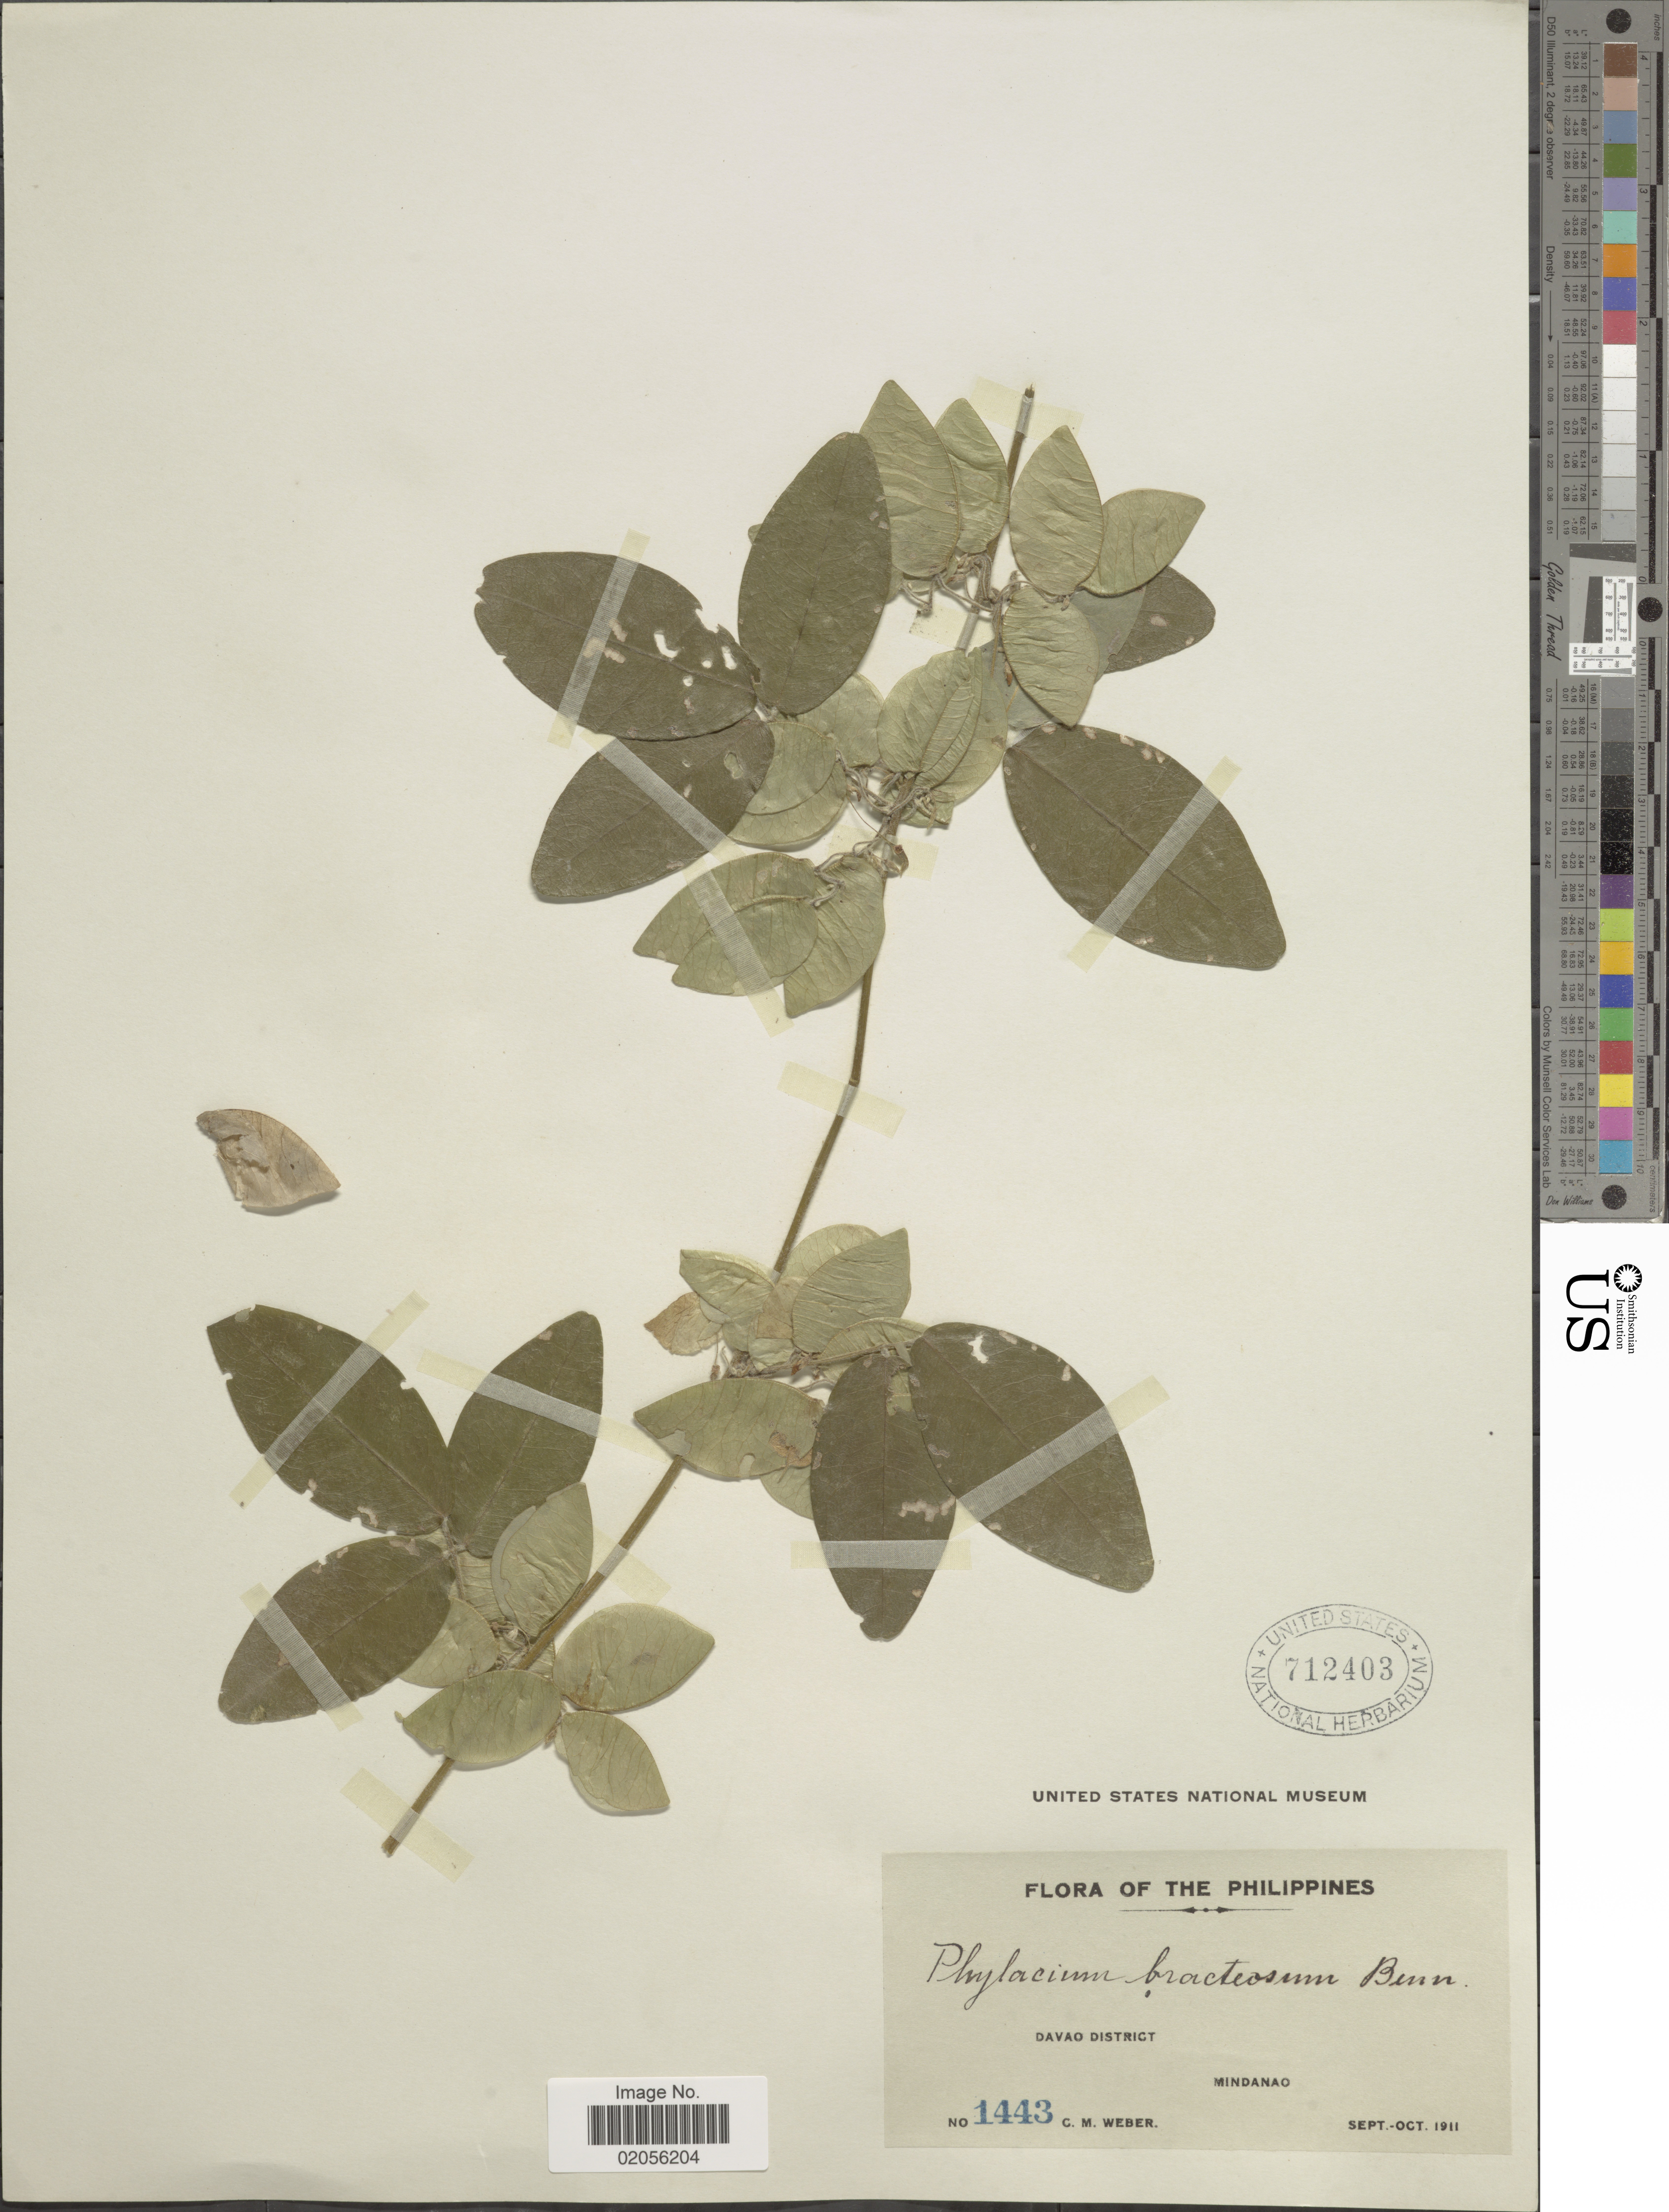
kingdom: Plantae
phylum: Tracheophyta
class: Magnoliopsida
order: Fabales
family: Fabaceae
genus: Phylacium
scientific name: Phylacium bracteosum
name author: Benn.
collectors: C. M. Weber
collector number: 1443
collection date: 1911-09/1911-10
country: Philippines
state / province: Davao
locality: Davao District, Mindanao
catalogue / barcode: US 712403